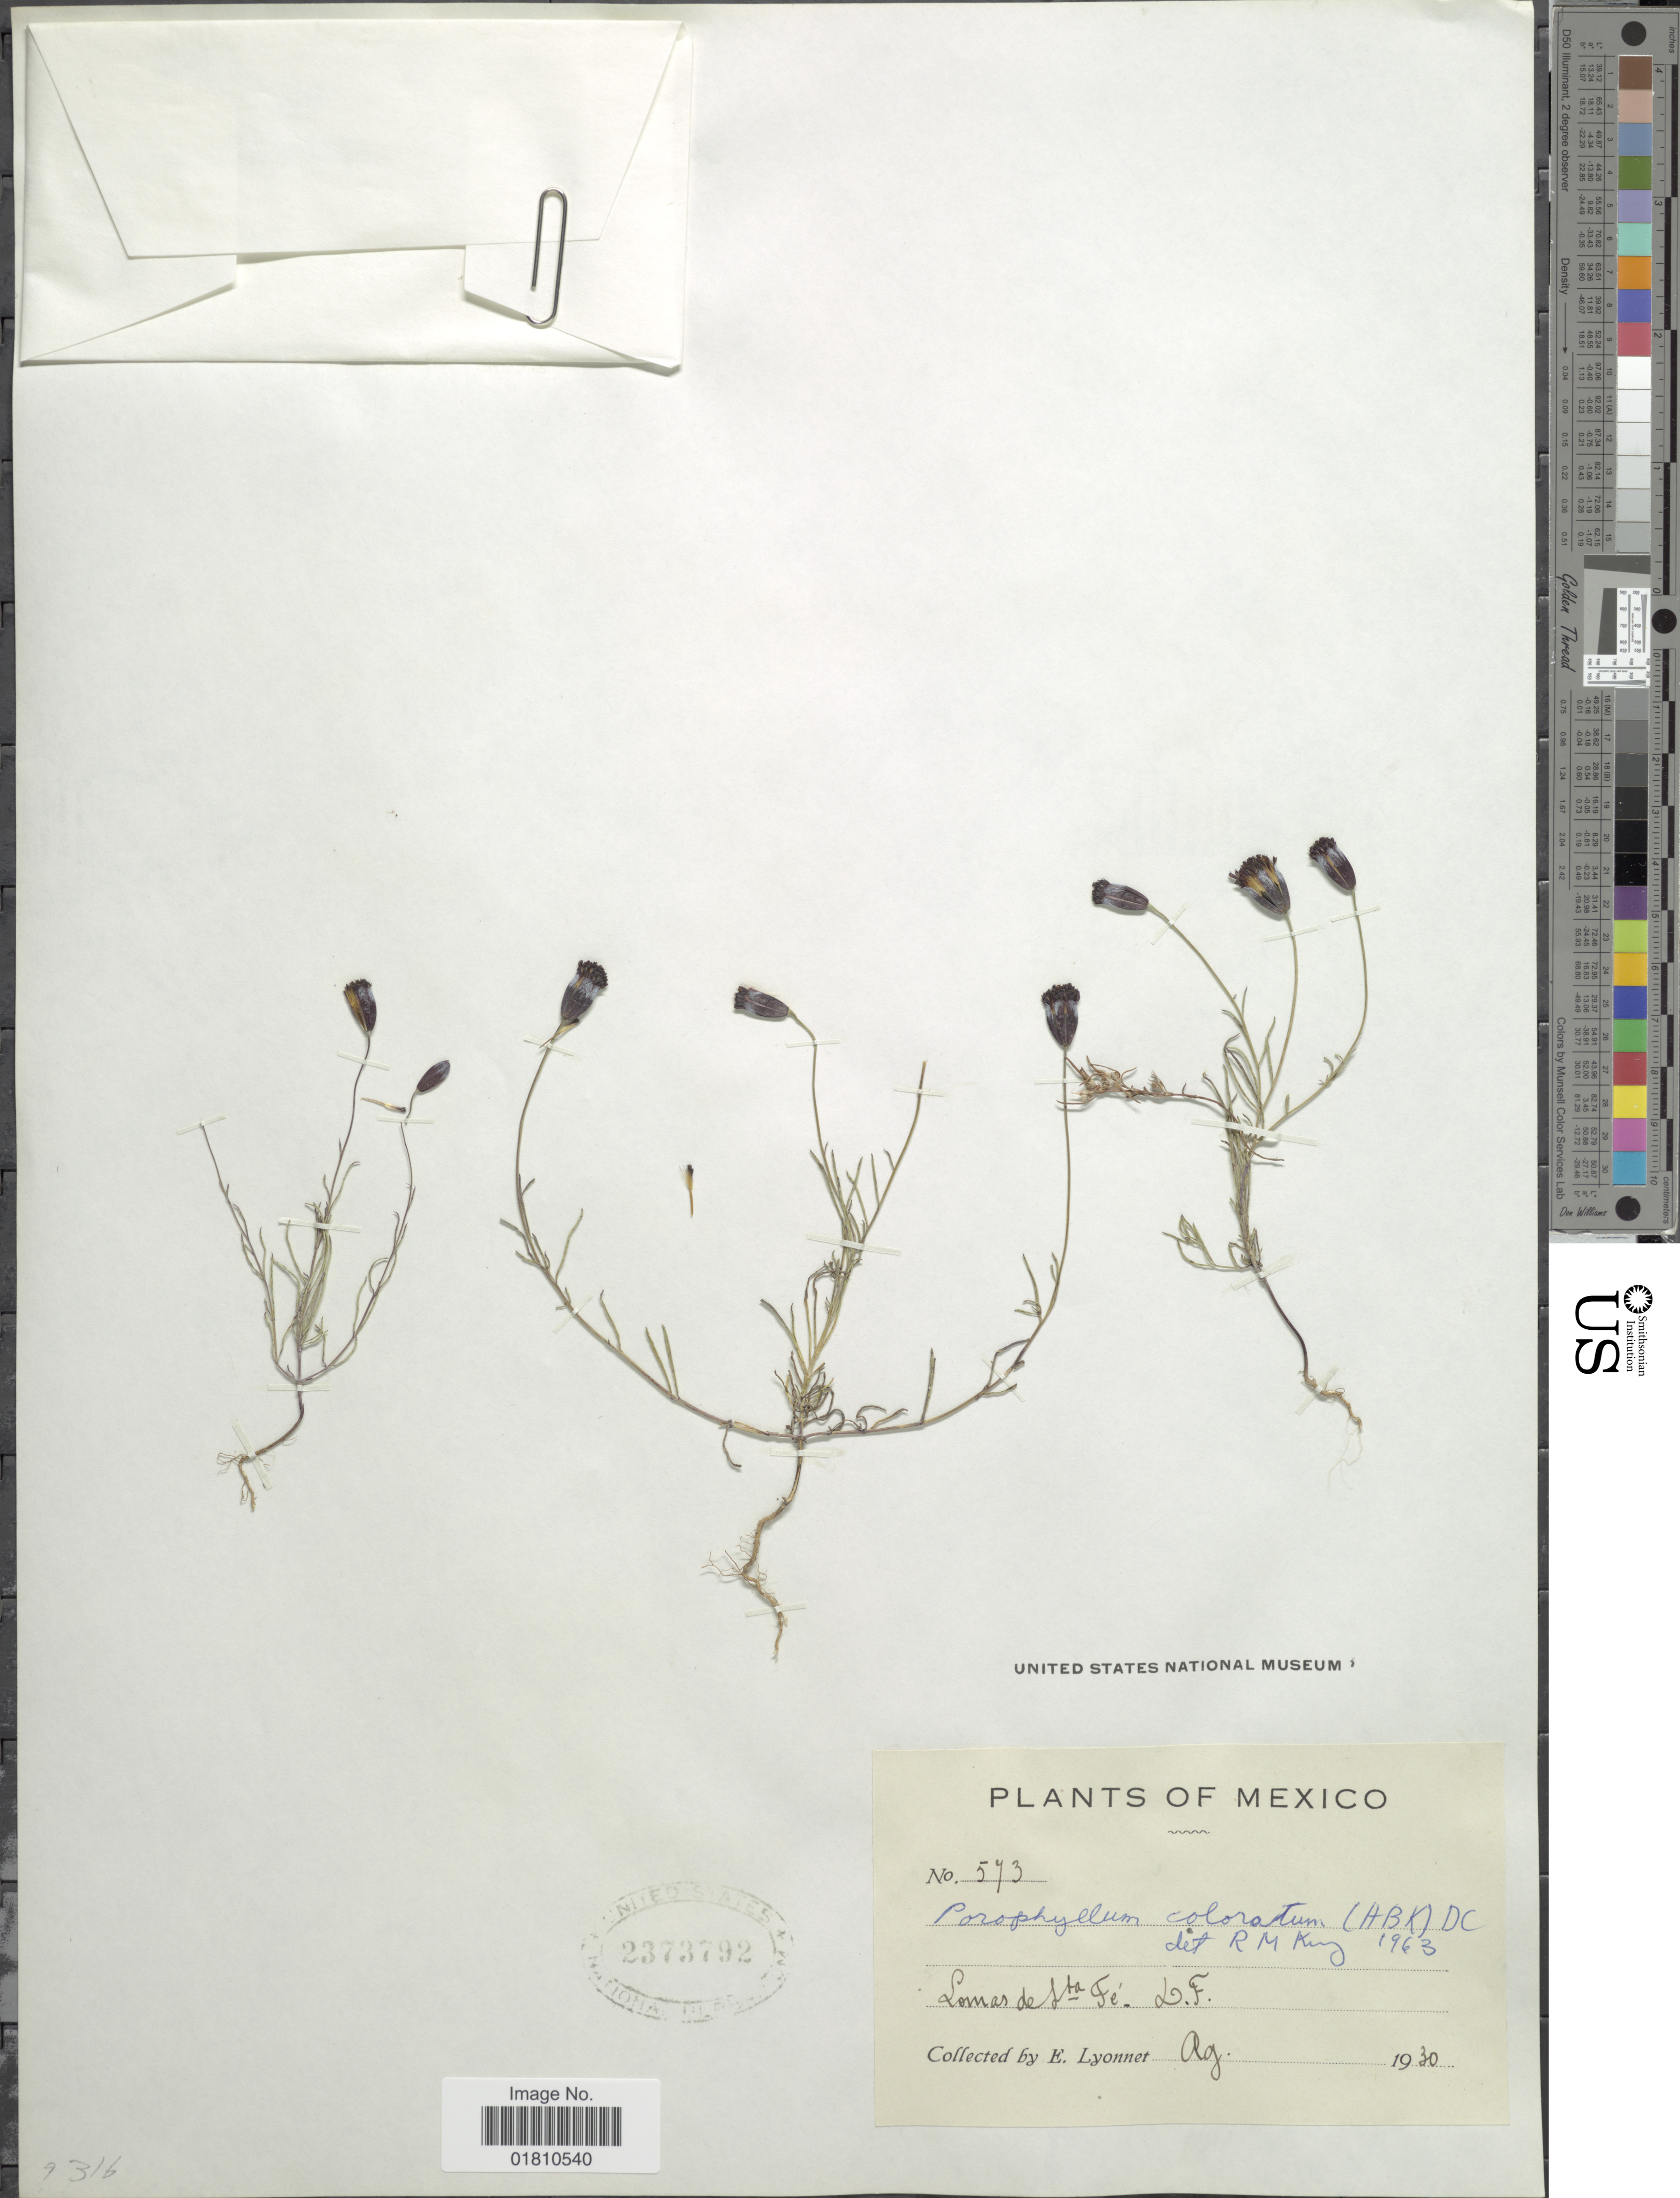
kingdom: Plantae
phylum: Tracheophyta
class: Magnoliopsida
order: Asterales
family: Asteraceae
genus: Porophyllum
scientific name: Porophyllum coloratum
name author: (Kunth) DC.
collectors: E. Lyonnet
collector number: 573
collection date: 1930-08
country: Mexico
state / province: Distrito Federal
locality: Lomas de Sta. Fé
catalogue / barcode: US 2373792